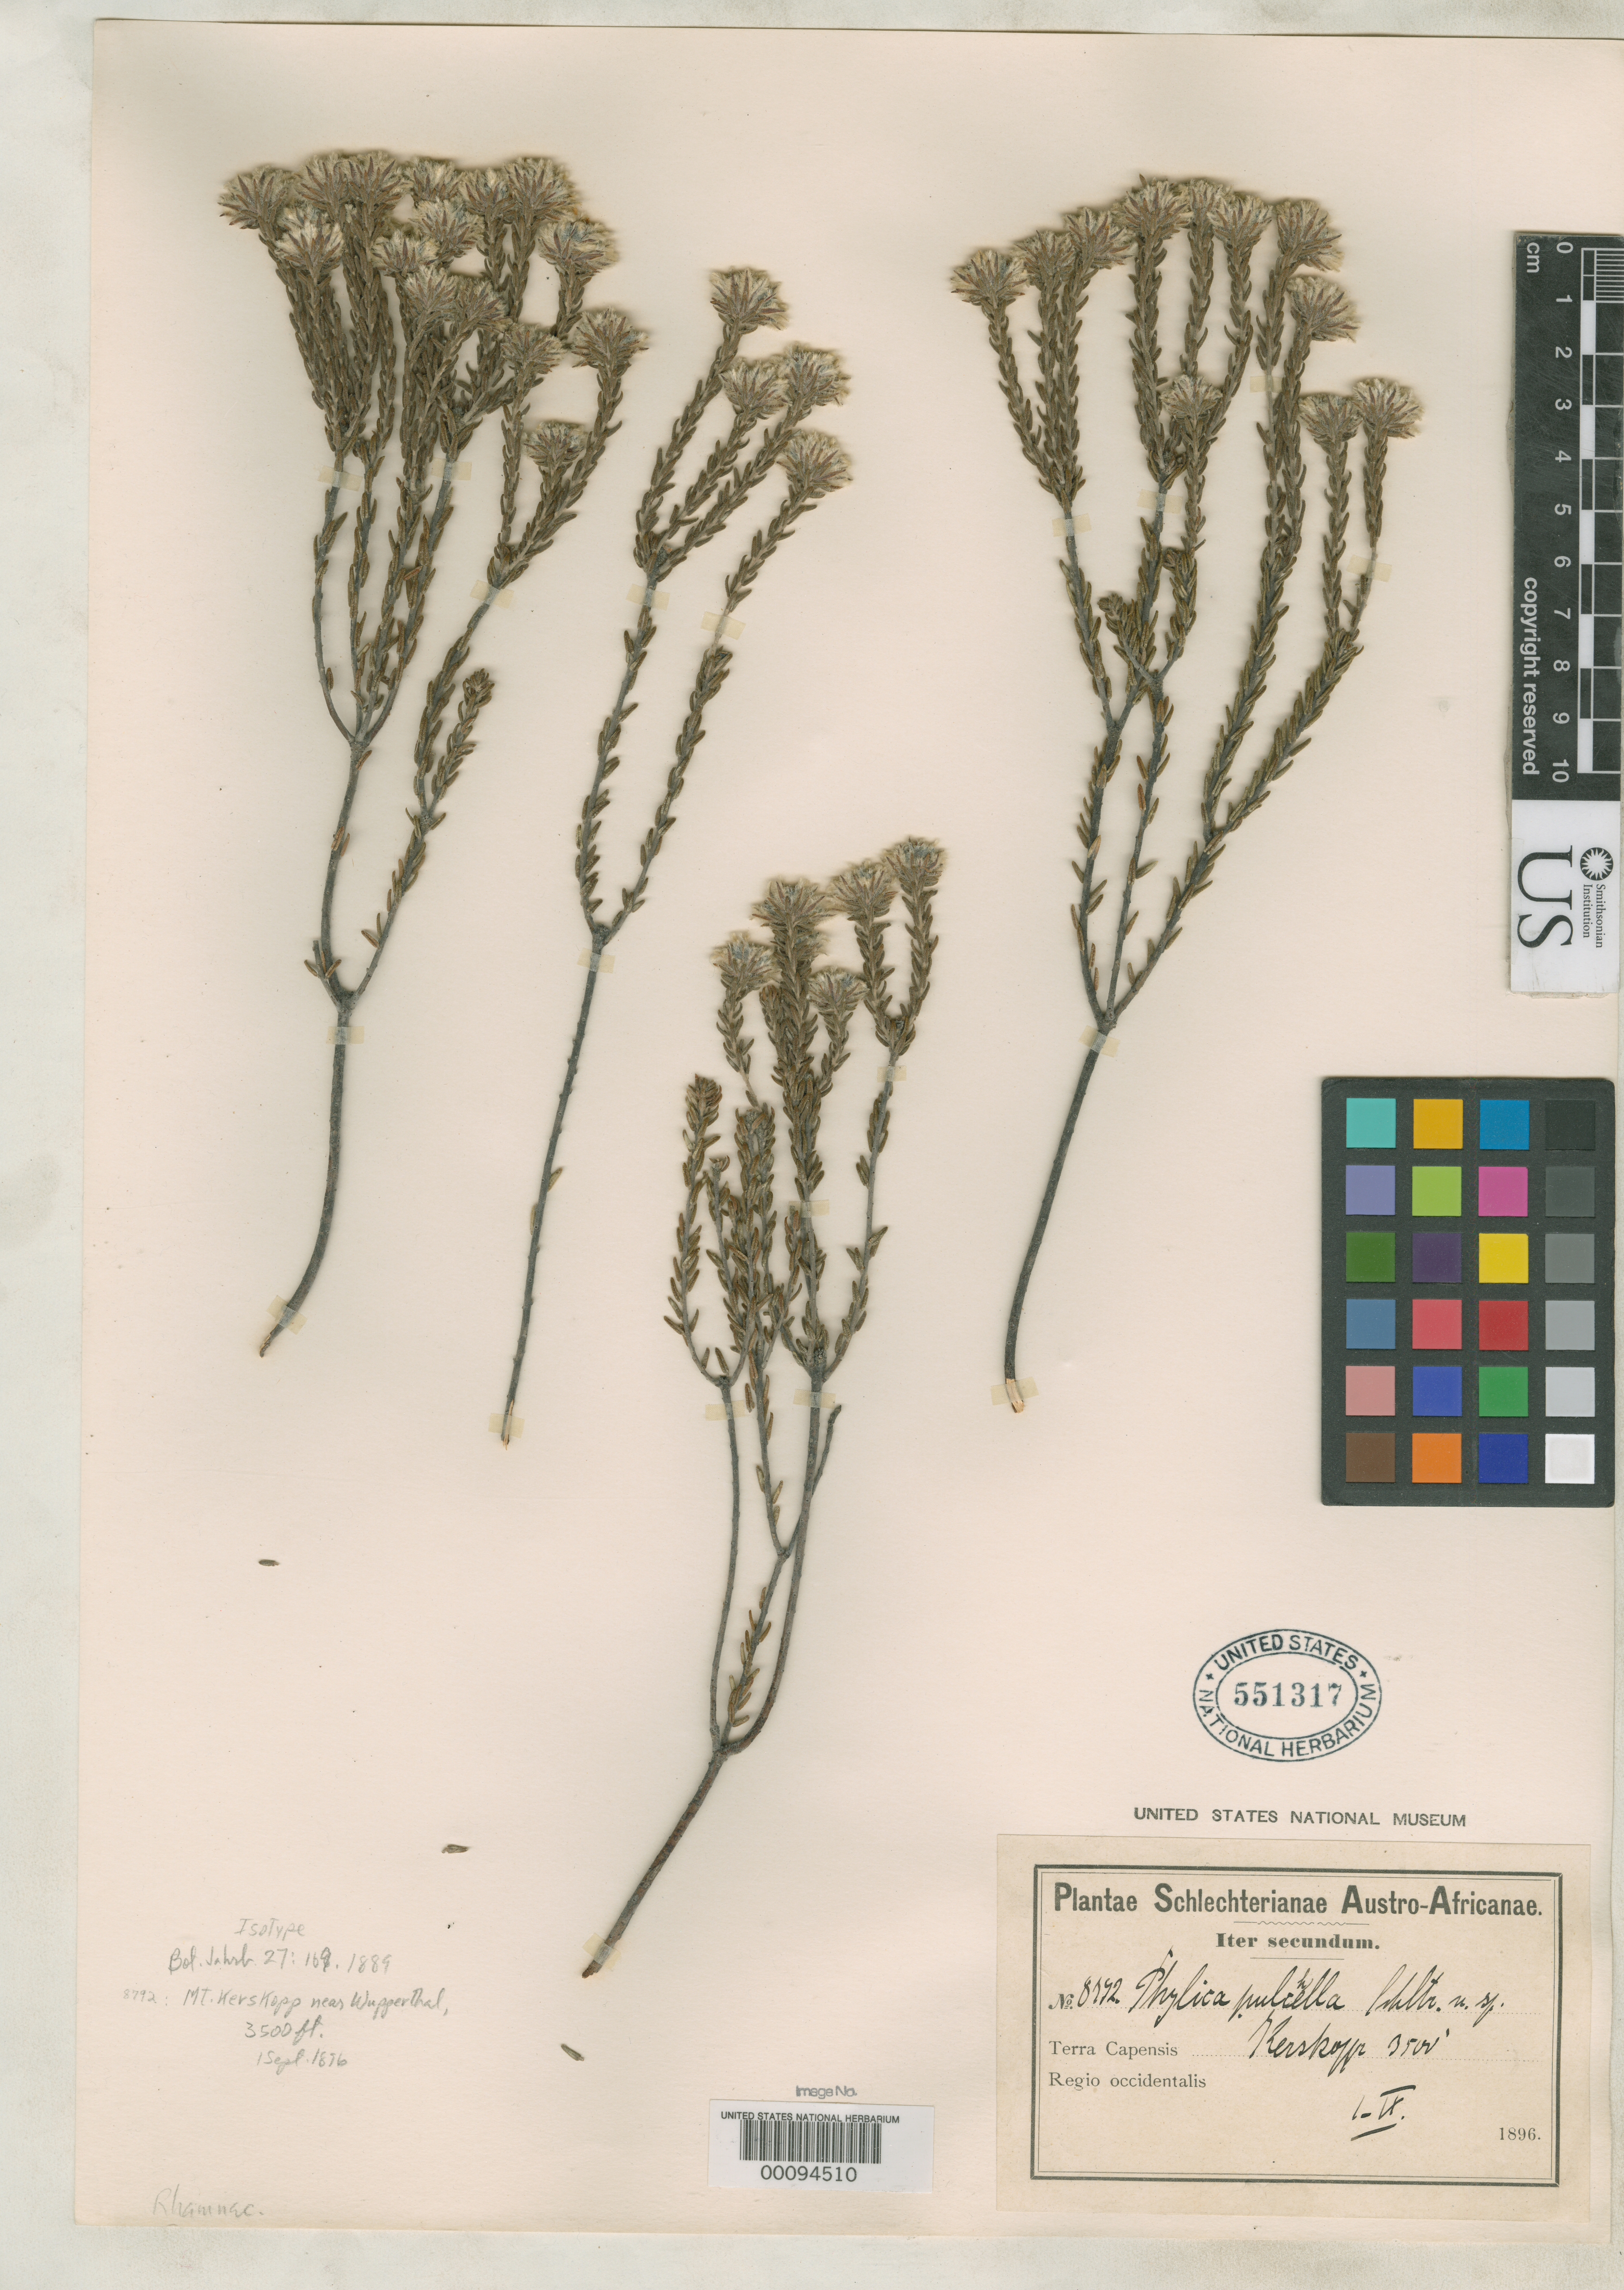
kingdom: Plantae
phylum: Tracheophyta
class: Magnoliopsida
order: Rosales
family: Rhamnaceae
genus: Phylica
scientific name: Phylica pulchella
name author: Schltr.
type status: Isotype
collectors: F. R. R. Schlechter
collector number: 8792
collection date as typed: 01 Sep 1896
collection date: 1896-09-01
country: South Africa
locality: Mt. Kerskopp near Wupperthal.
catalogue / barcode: US 551317